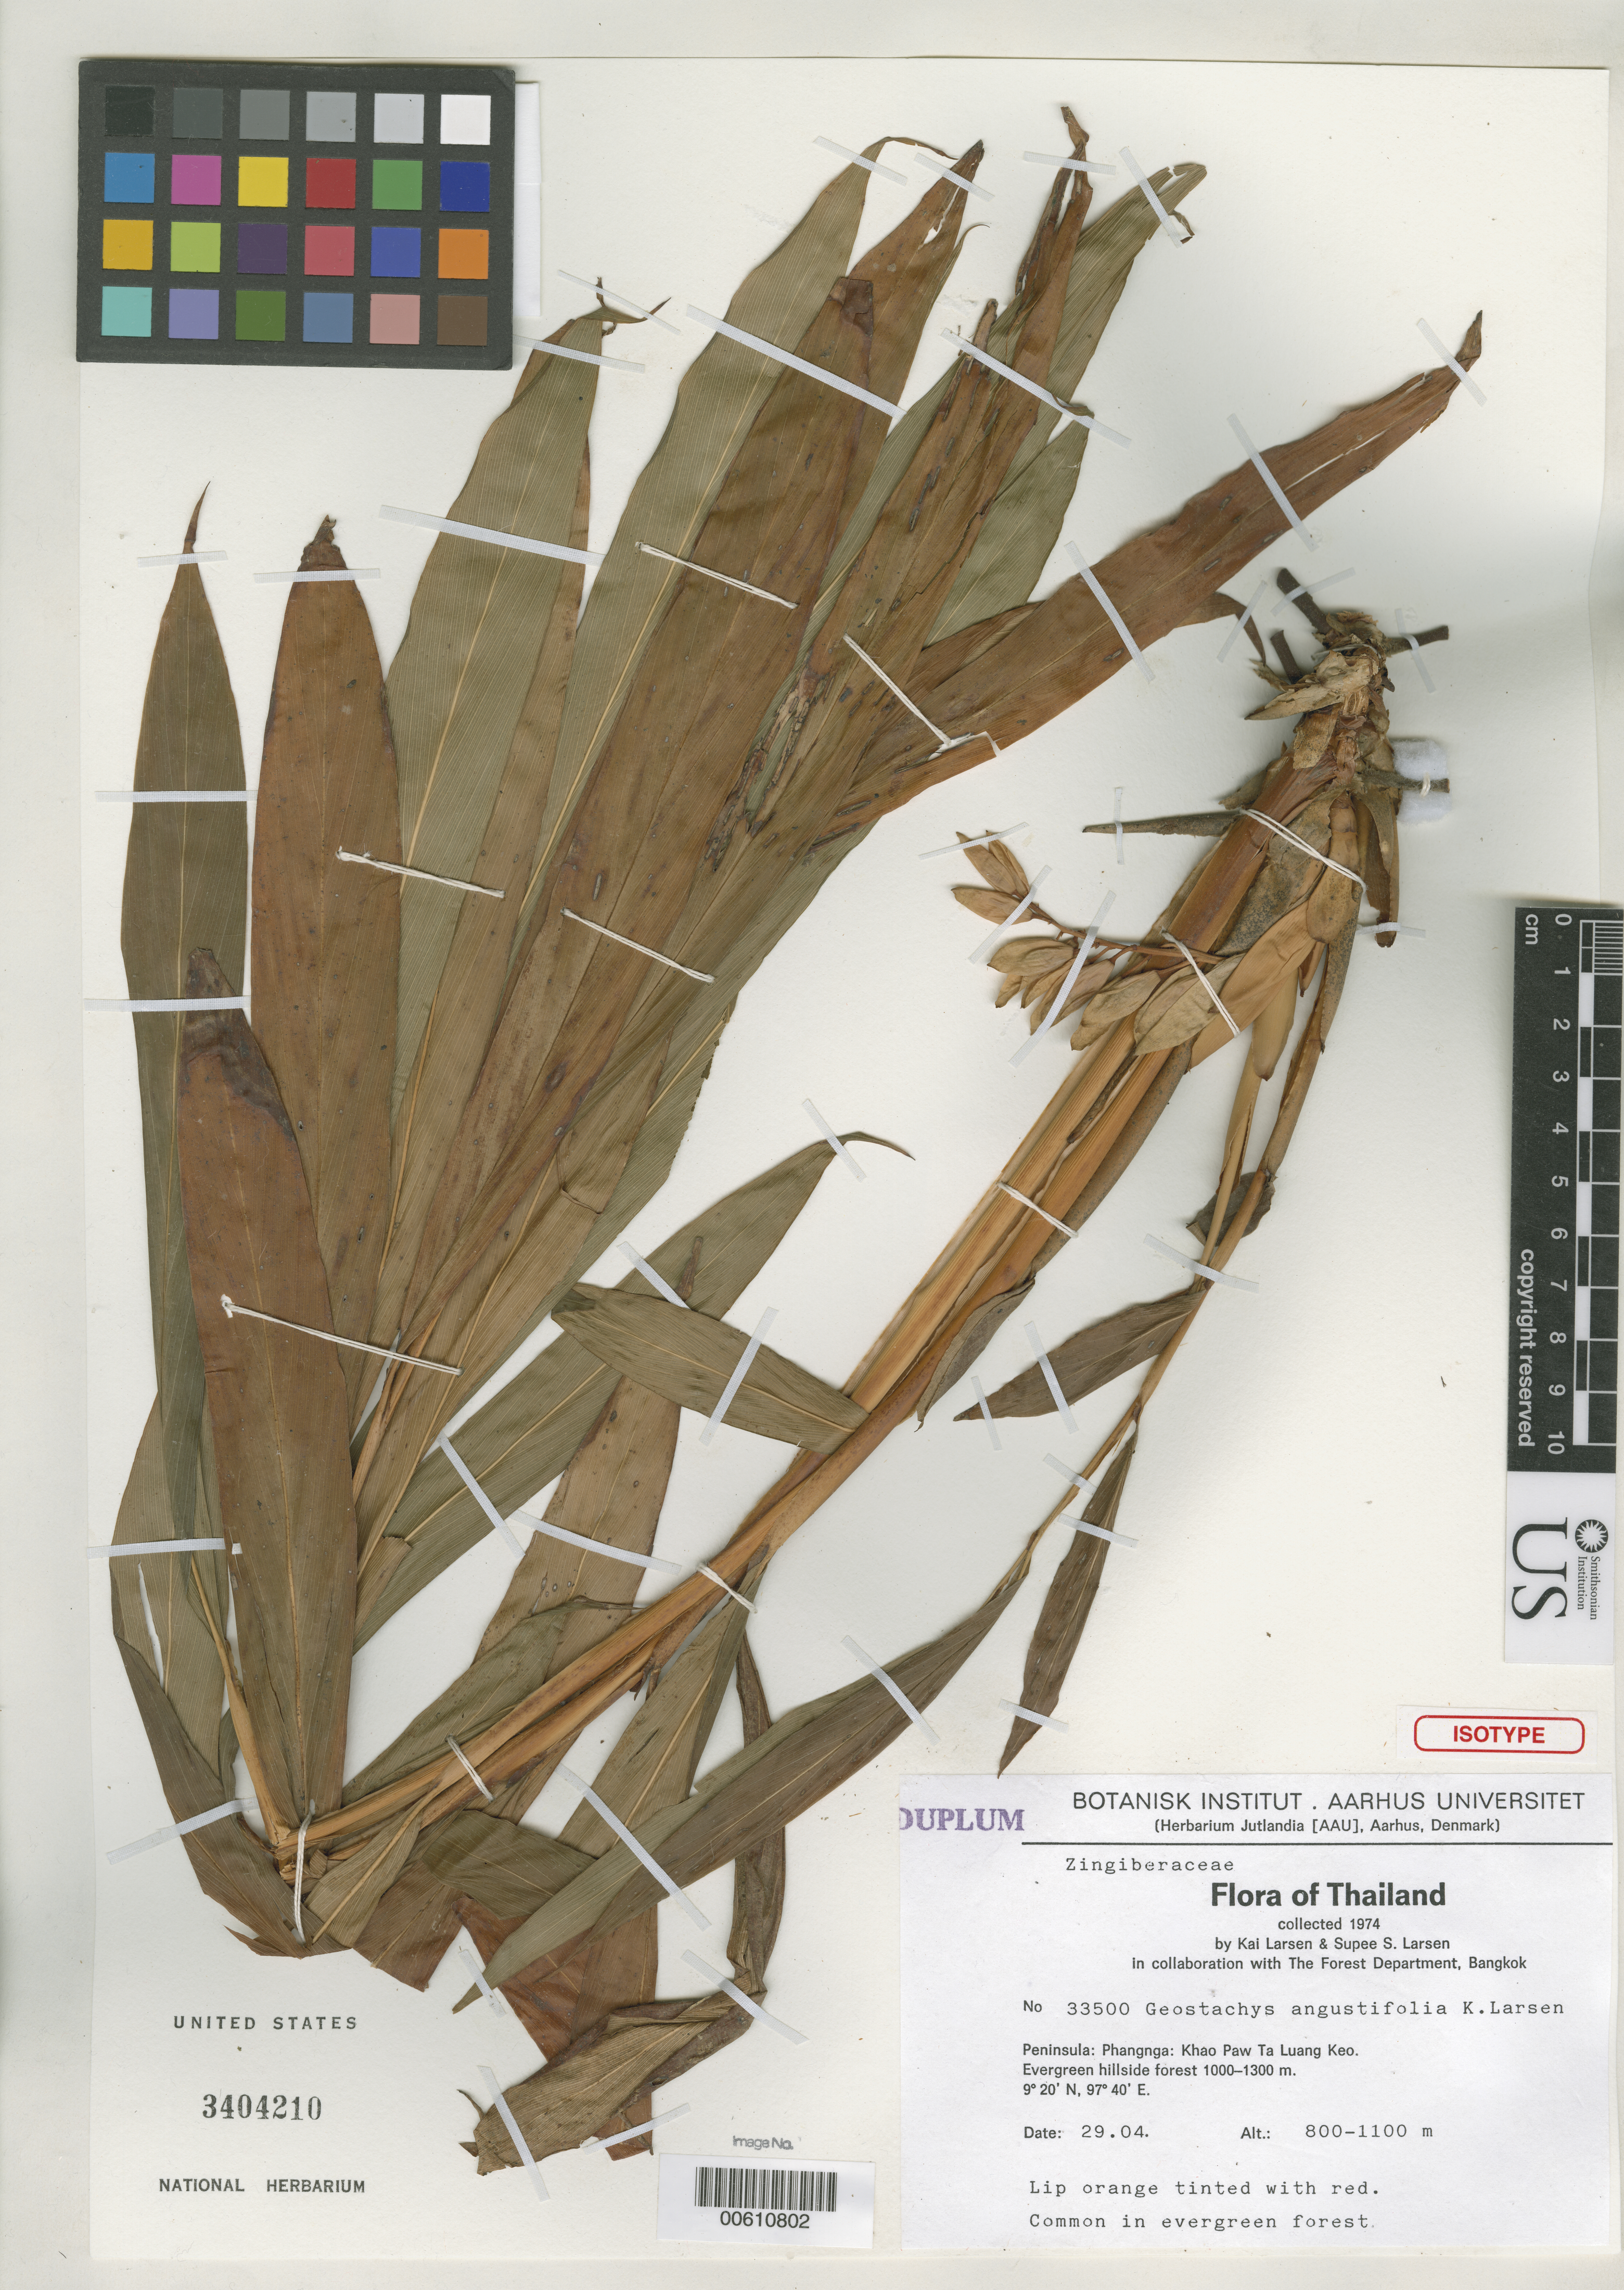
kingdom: Plantae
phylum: Tracheophyta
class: Liliopsida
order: Zingiberales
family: Zingiberaceae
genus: Geostachys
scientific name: Geostachys angustifolia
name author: K. Larsen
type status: Isotype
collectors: K. Larsen & S. Larsen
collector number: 33500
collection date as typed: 29 Apr 1974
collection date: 1974-04-29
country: Thailand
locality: Phangnga Peninsula, Khao Paw Ta Luan Keo.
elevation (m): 800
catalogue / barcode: US 3404210